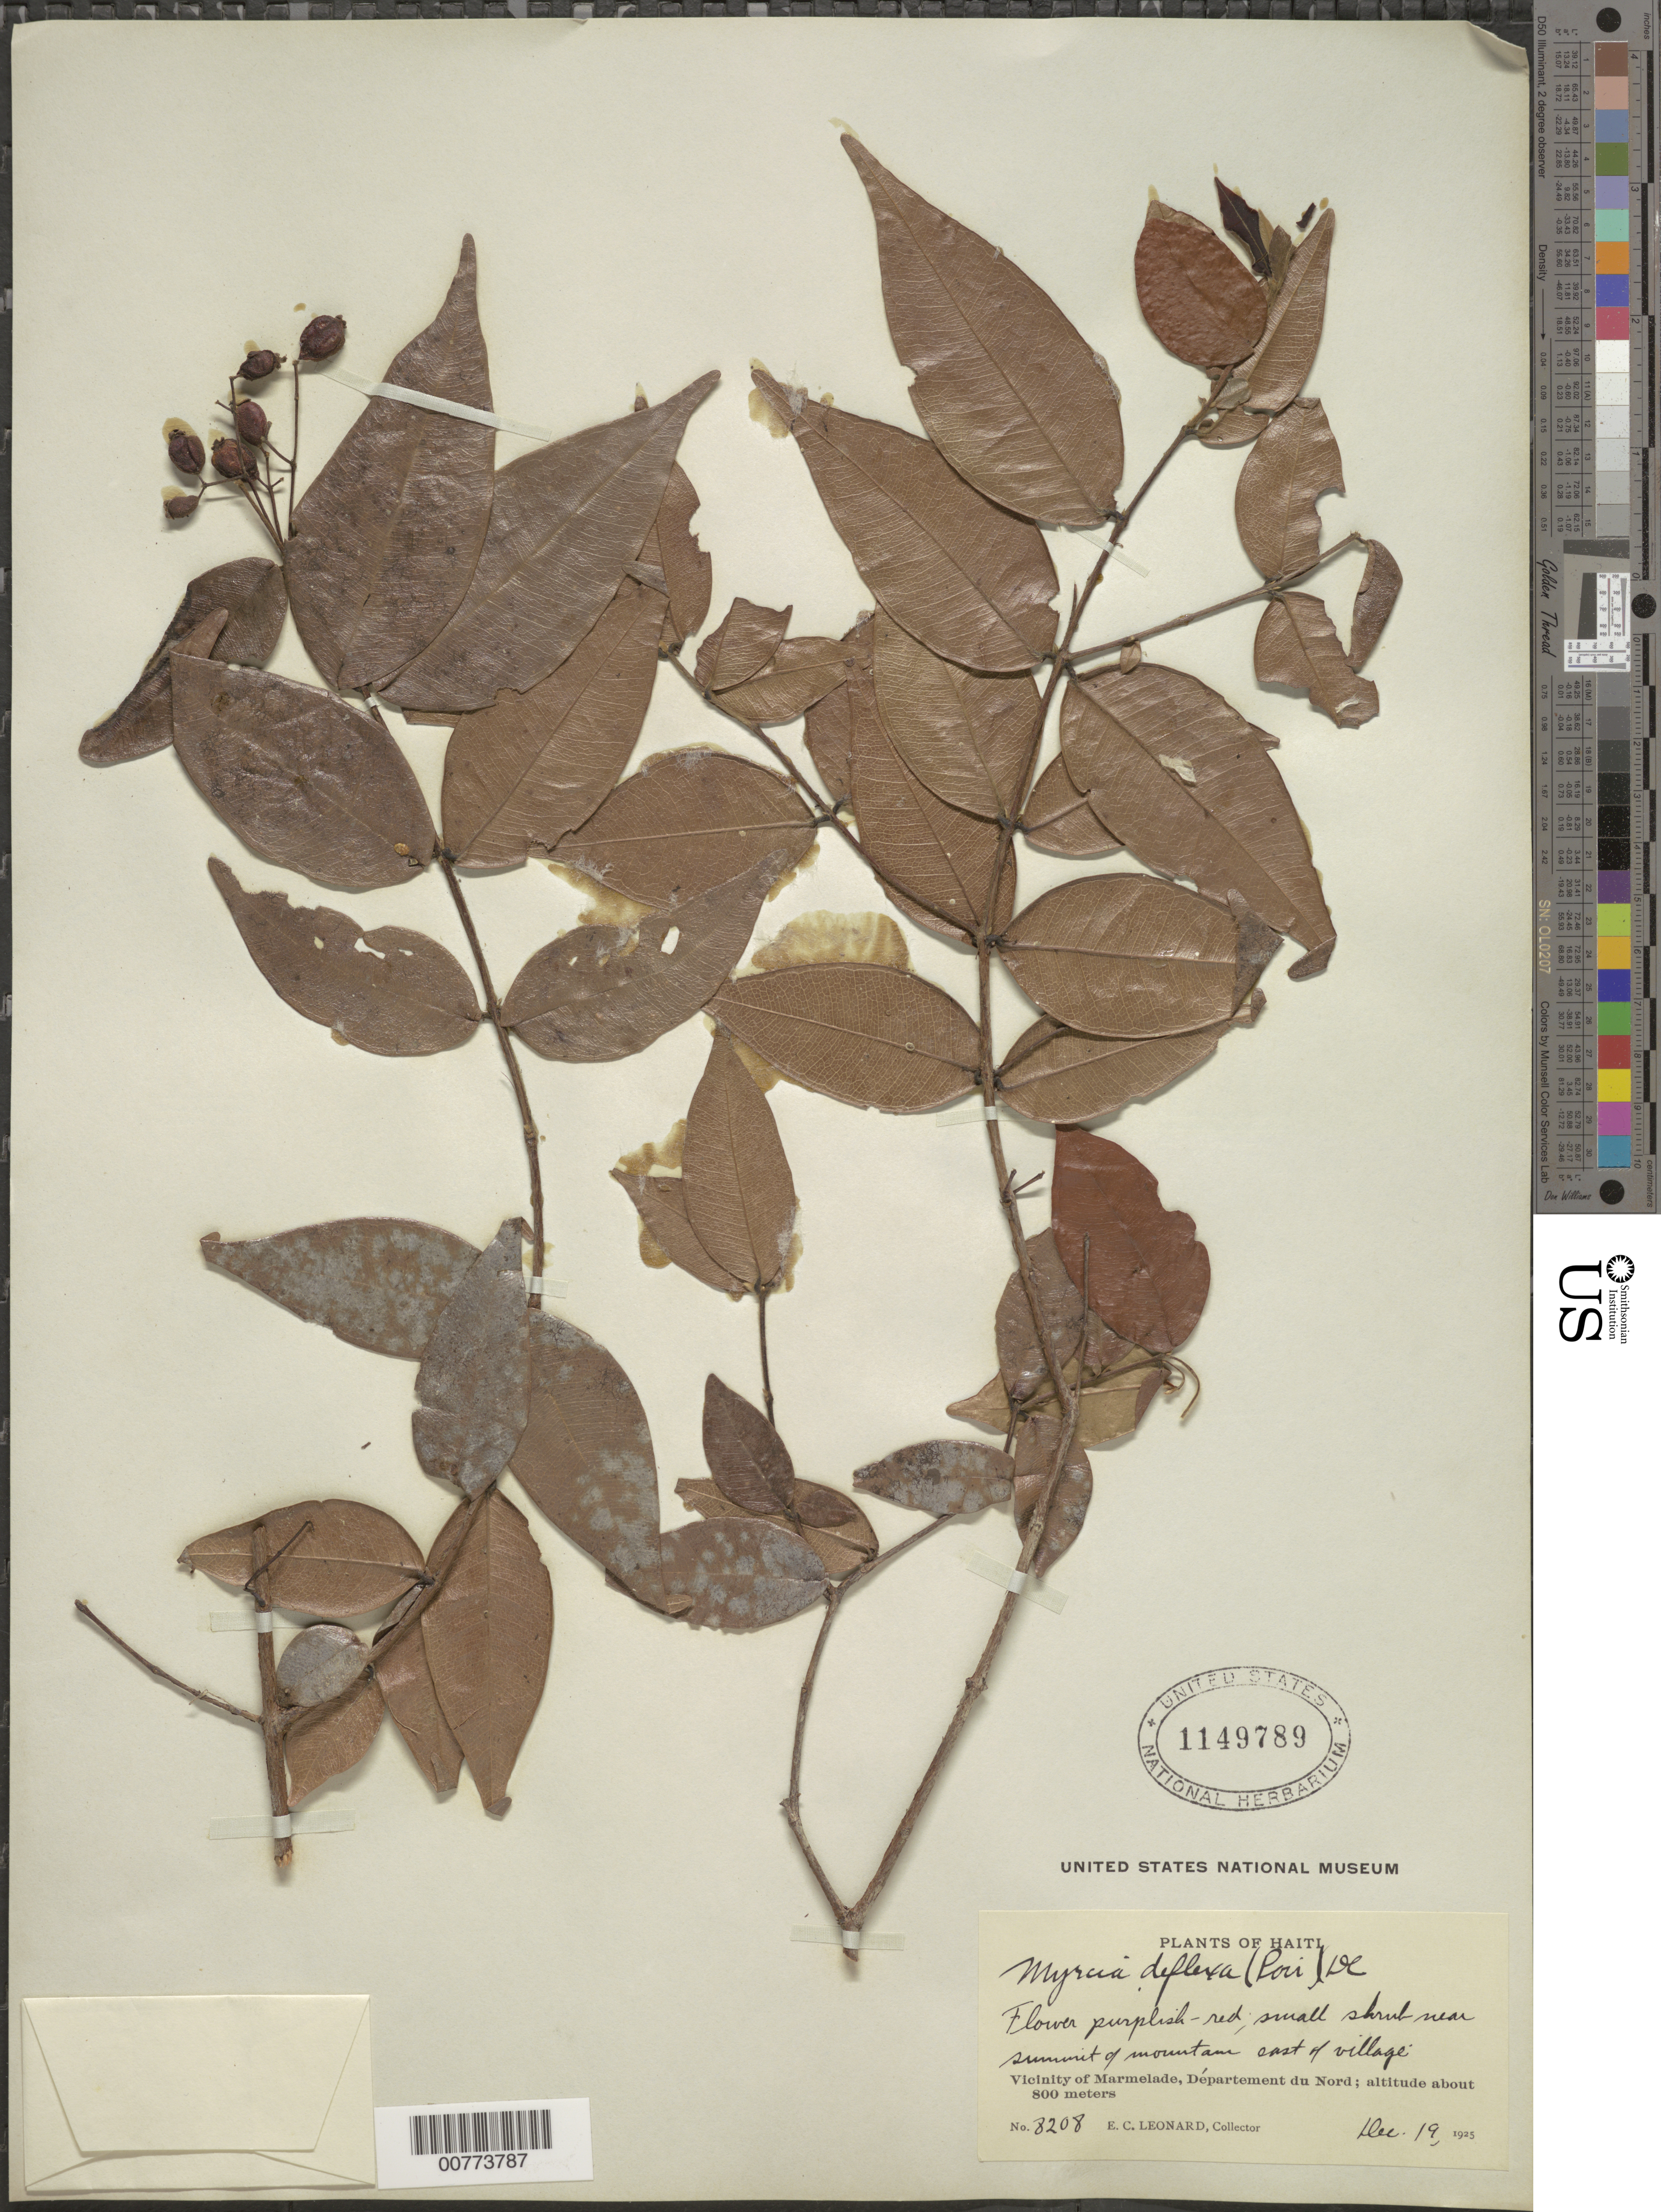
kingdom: Plantae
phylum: Tracheophyta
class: Magnoliopsida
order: Myrtales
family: Myrtaceae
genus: Myrcia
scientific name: Myrcia deflexa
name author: (Poir.) DC.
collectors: E. C. Leonard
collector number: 8208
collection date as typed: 19 Dec 1925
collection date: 1925-12-19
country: Haiti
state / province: Nord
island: Hispaniola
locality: Vicinity of Marmelade, east of village.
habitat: Near summit of mountane.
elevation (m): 800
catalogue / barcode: US 1149789